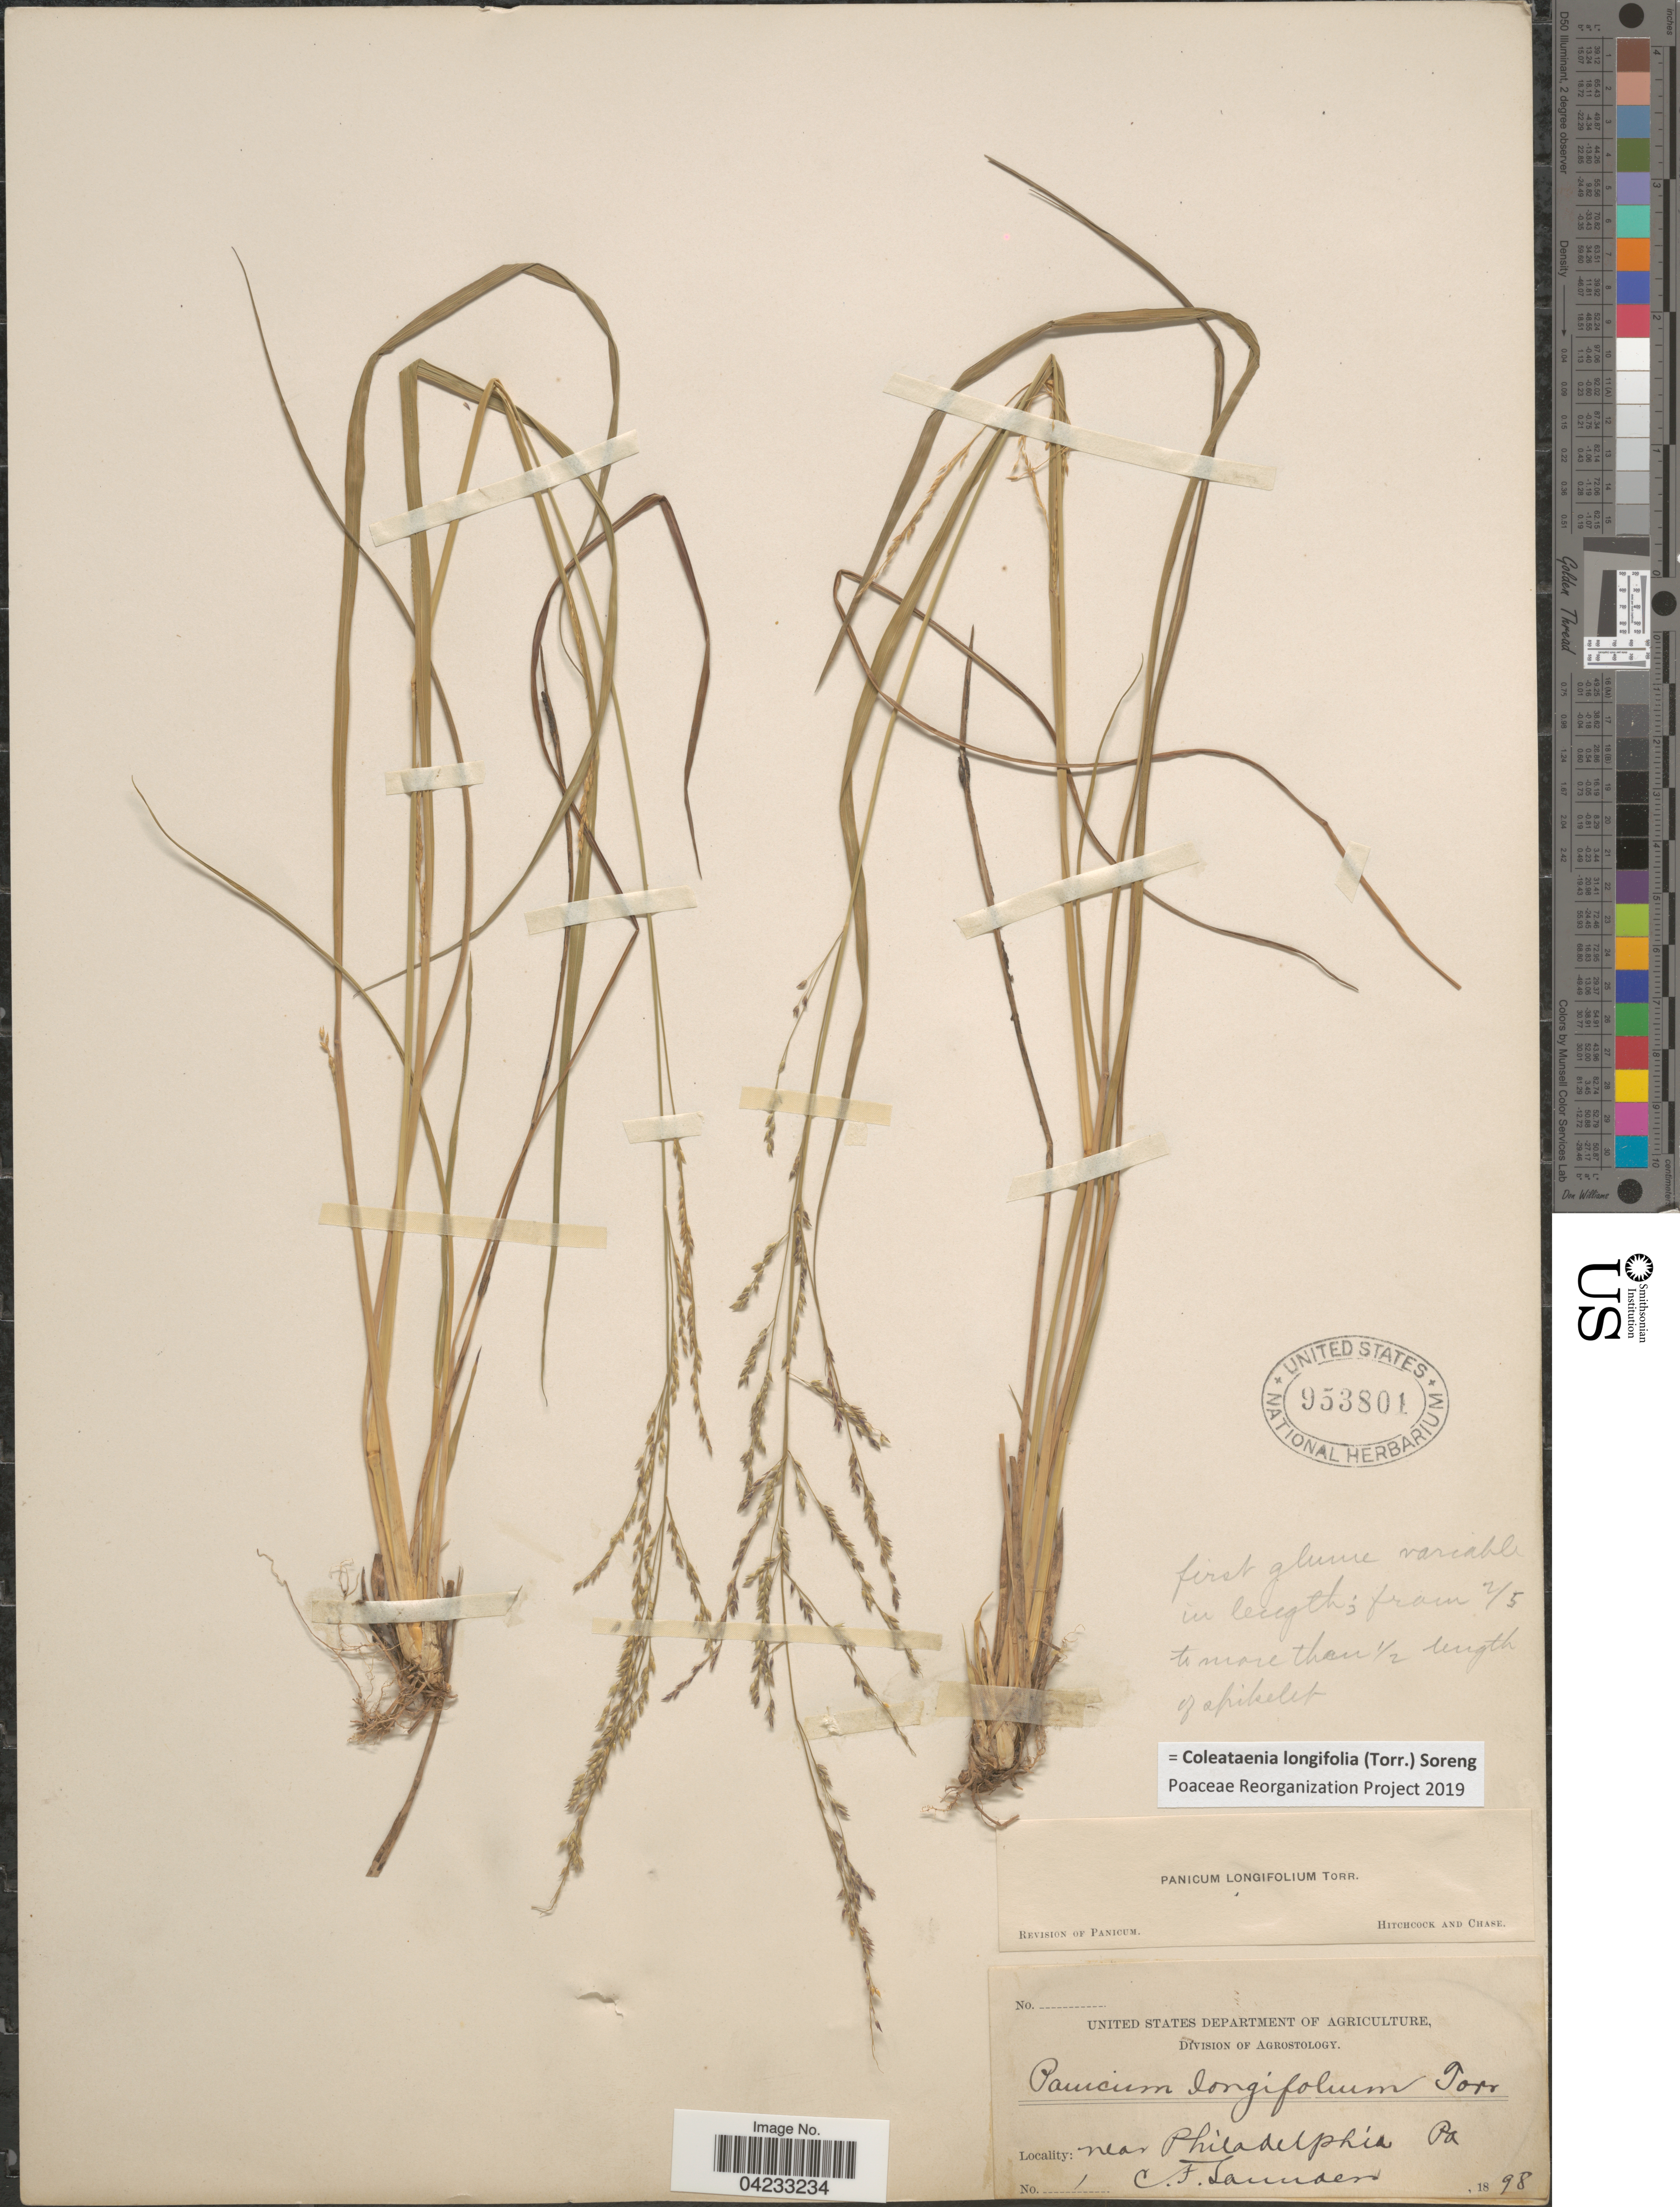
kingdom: Plantae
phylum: Tracheophyta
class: Liliopsida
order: Poales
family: Poaceae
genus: Coleataenia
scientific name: Coleataenia longifolia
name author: (Torr.) Soreng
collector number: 1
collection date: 1898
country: United States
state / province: Pennsylvania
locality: Near Philadelphia.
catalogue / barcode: US 953801